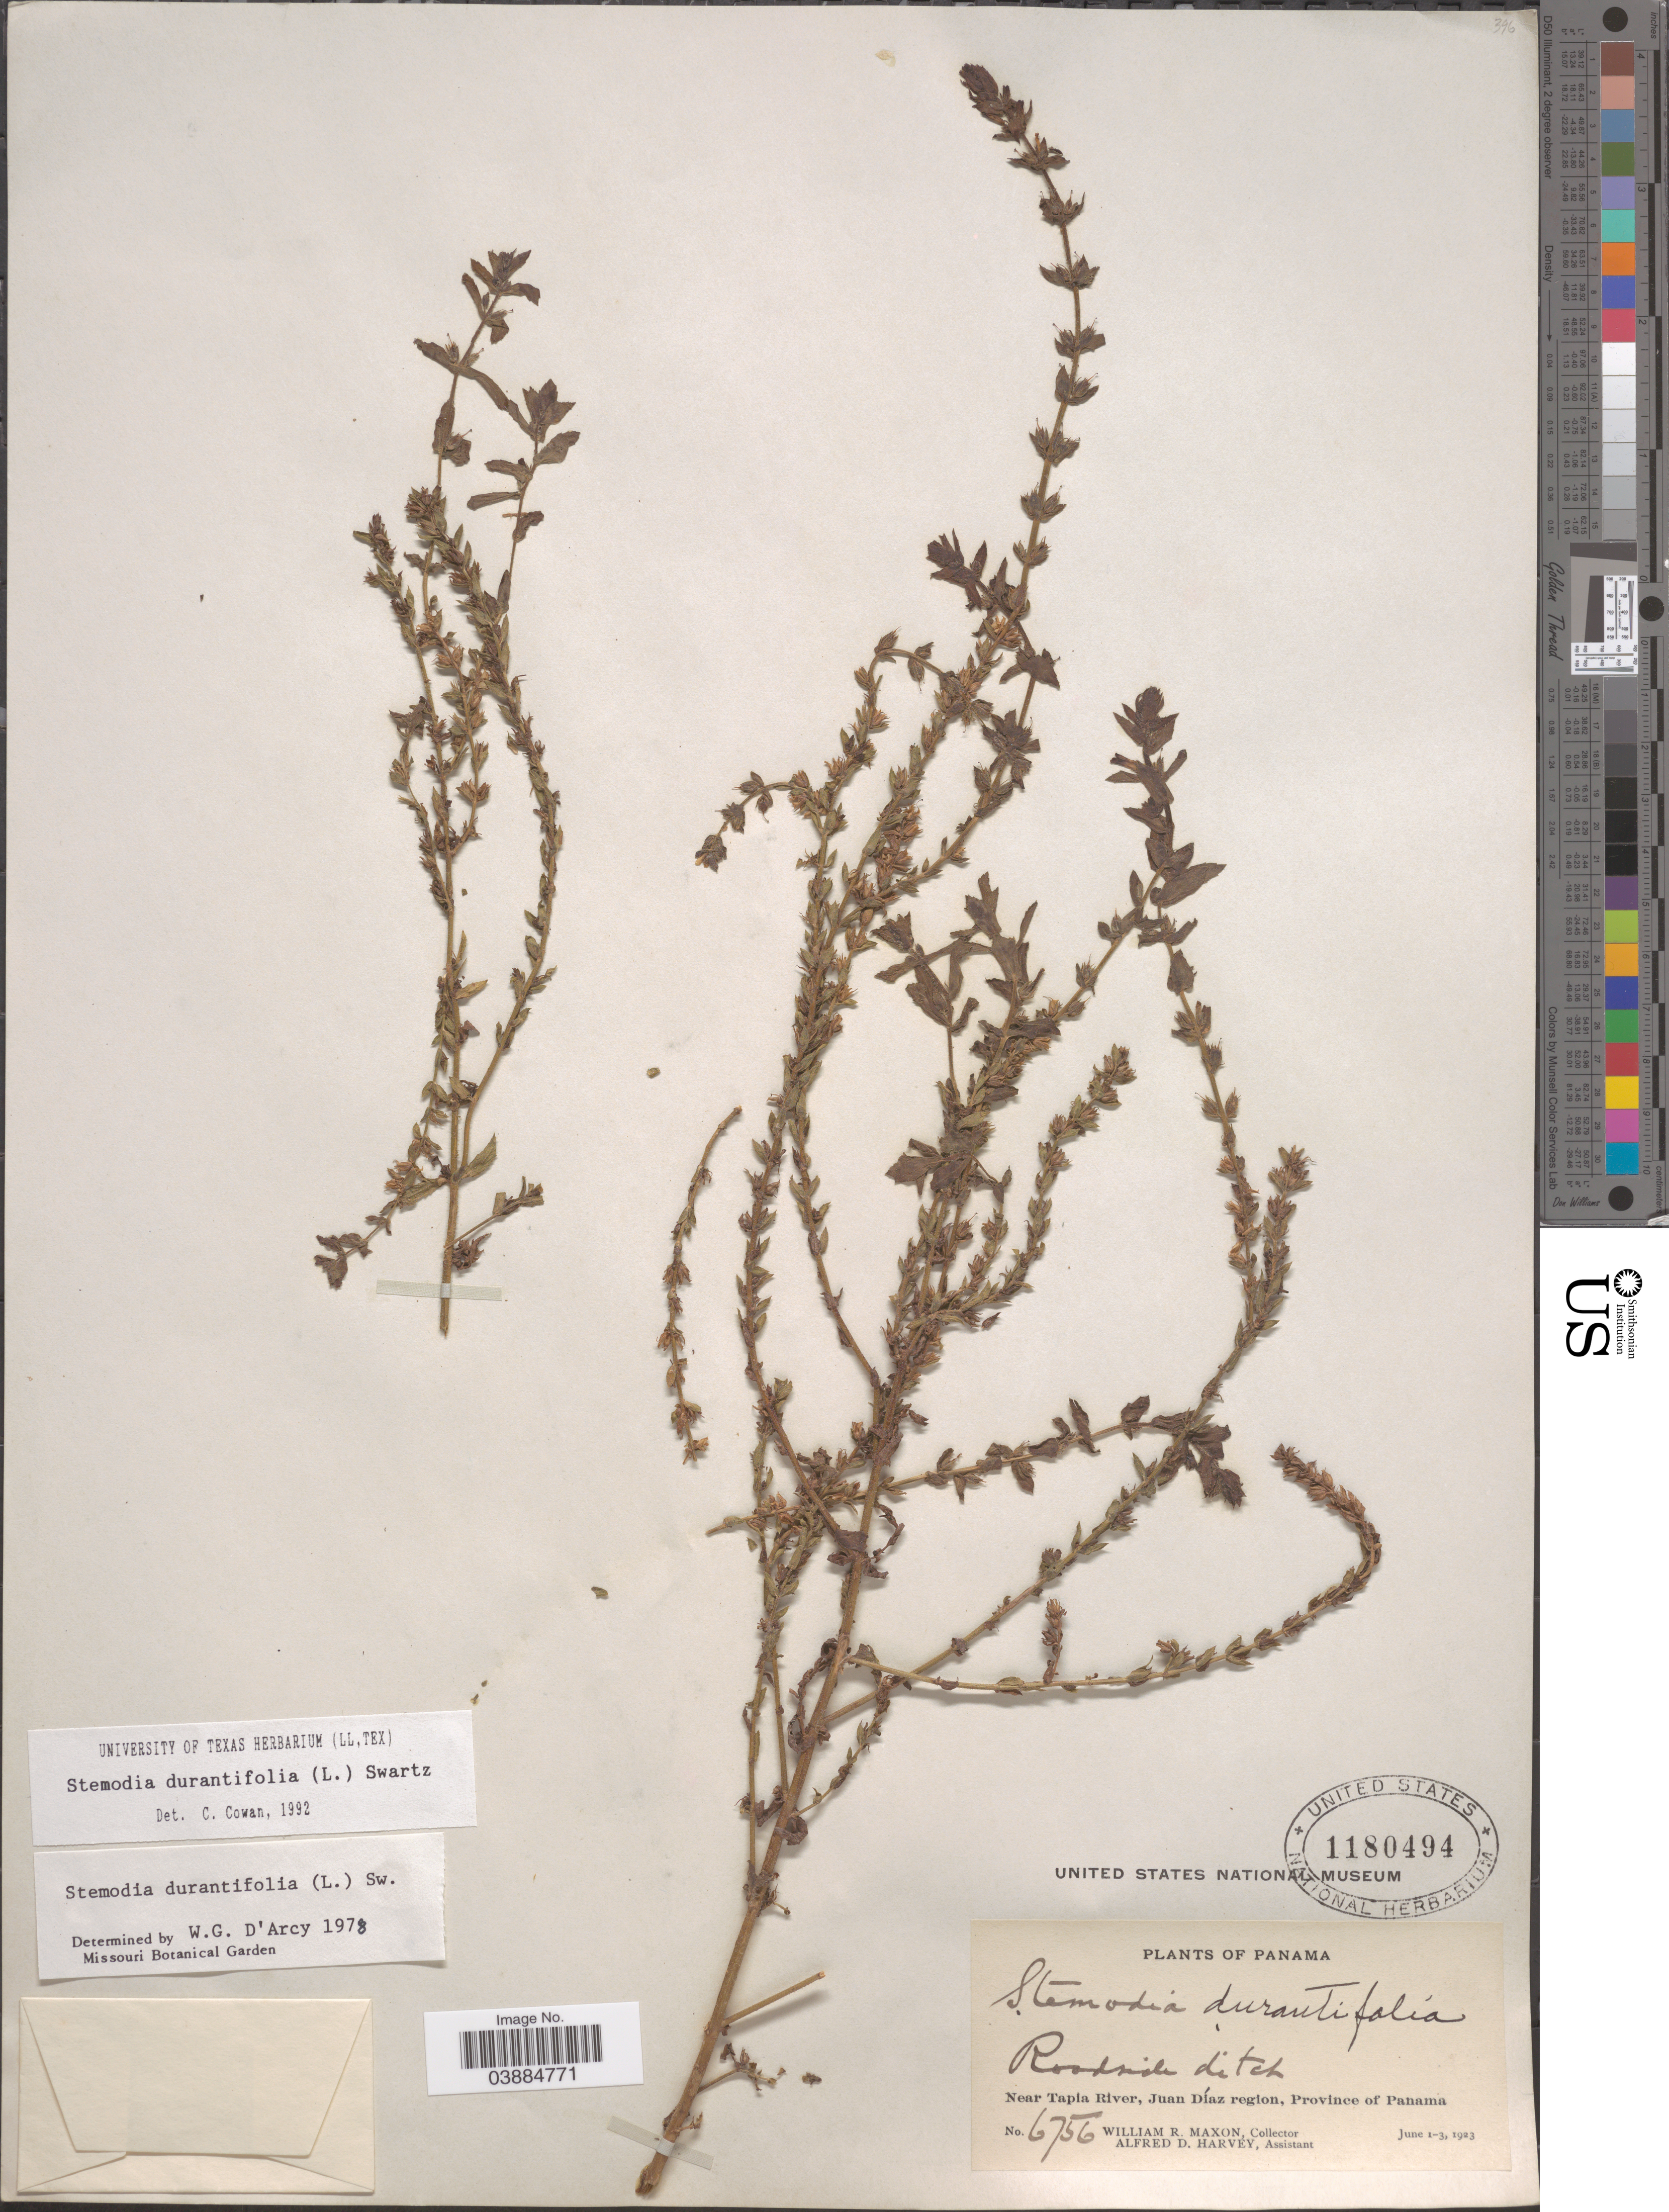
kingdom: Plantae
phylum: Tracheophyta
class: Magnoliopsida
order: Lamiales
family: Plantaginaceae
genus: Stemodia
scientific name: Stemodia durantifolia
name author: (L.) Sw.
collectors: W. R. Maxon & A. D. Harvey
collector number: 6756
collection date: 1923-06-01/1923-06-03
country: Panama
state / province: Panamá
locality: Roadside ditch. Near Tapia River, Juan Díaz region.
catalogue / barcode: US 1180494